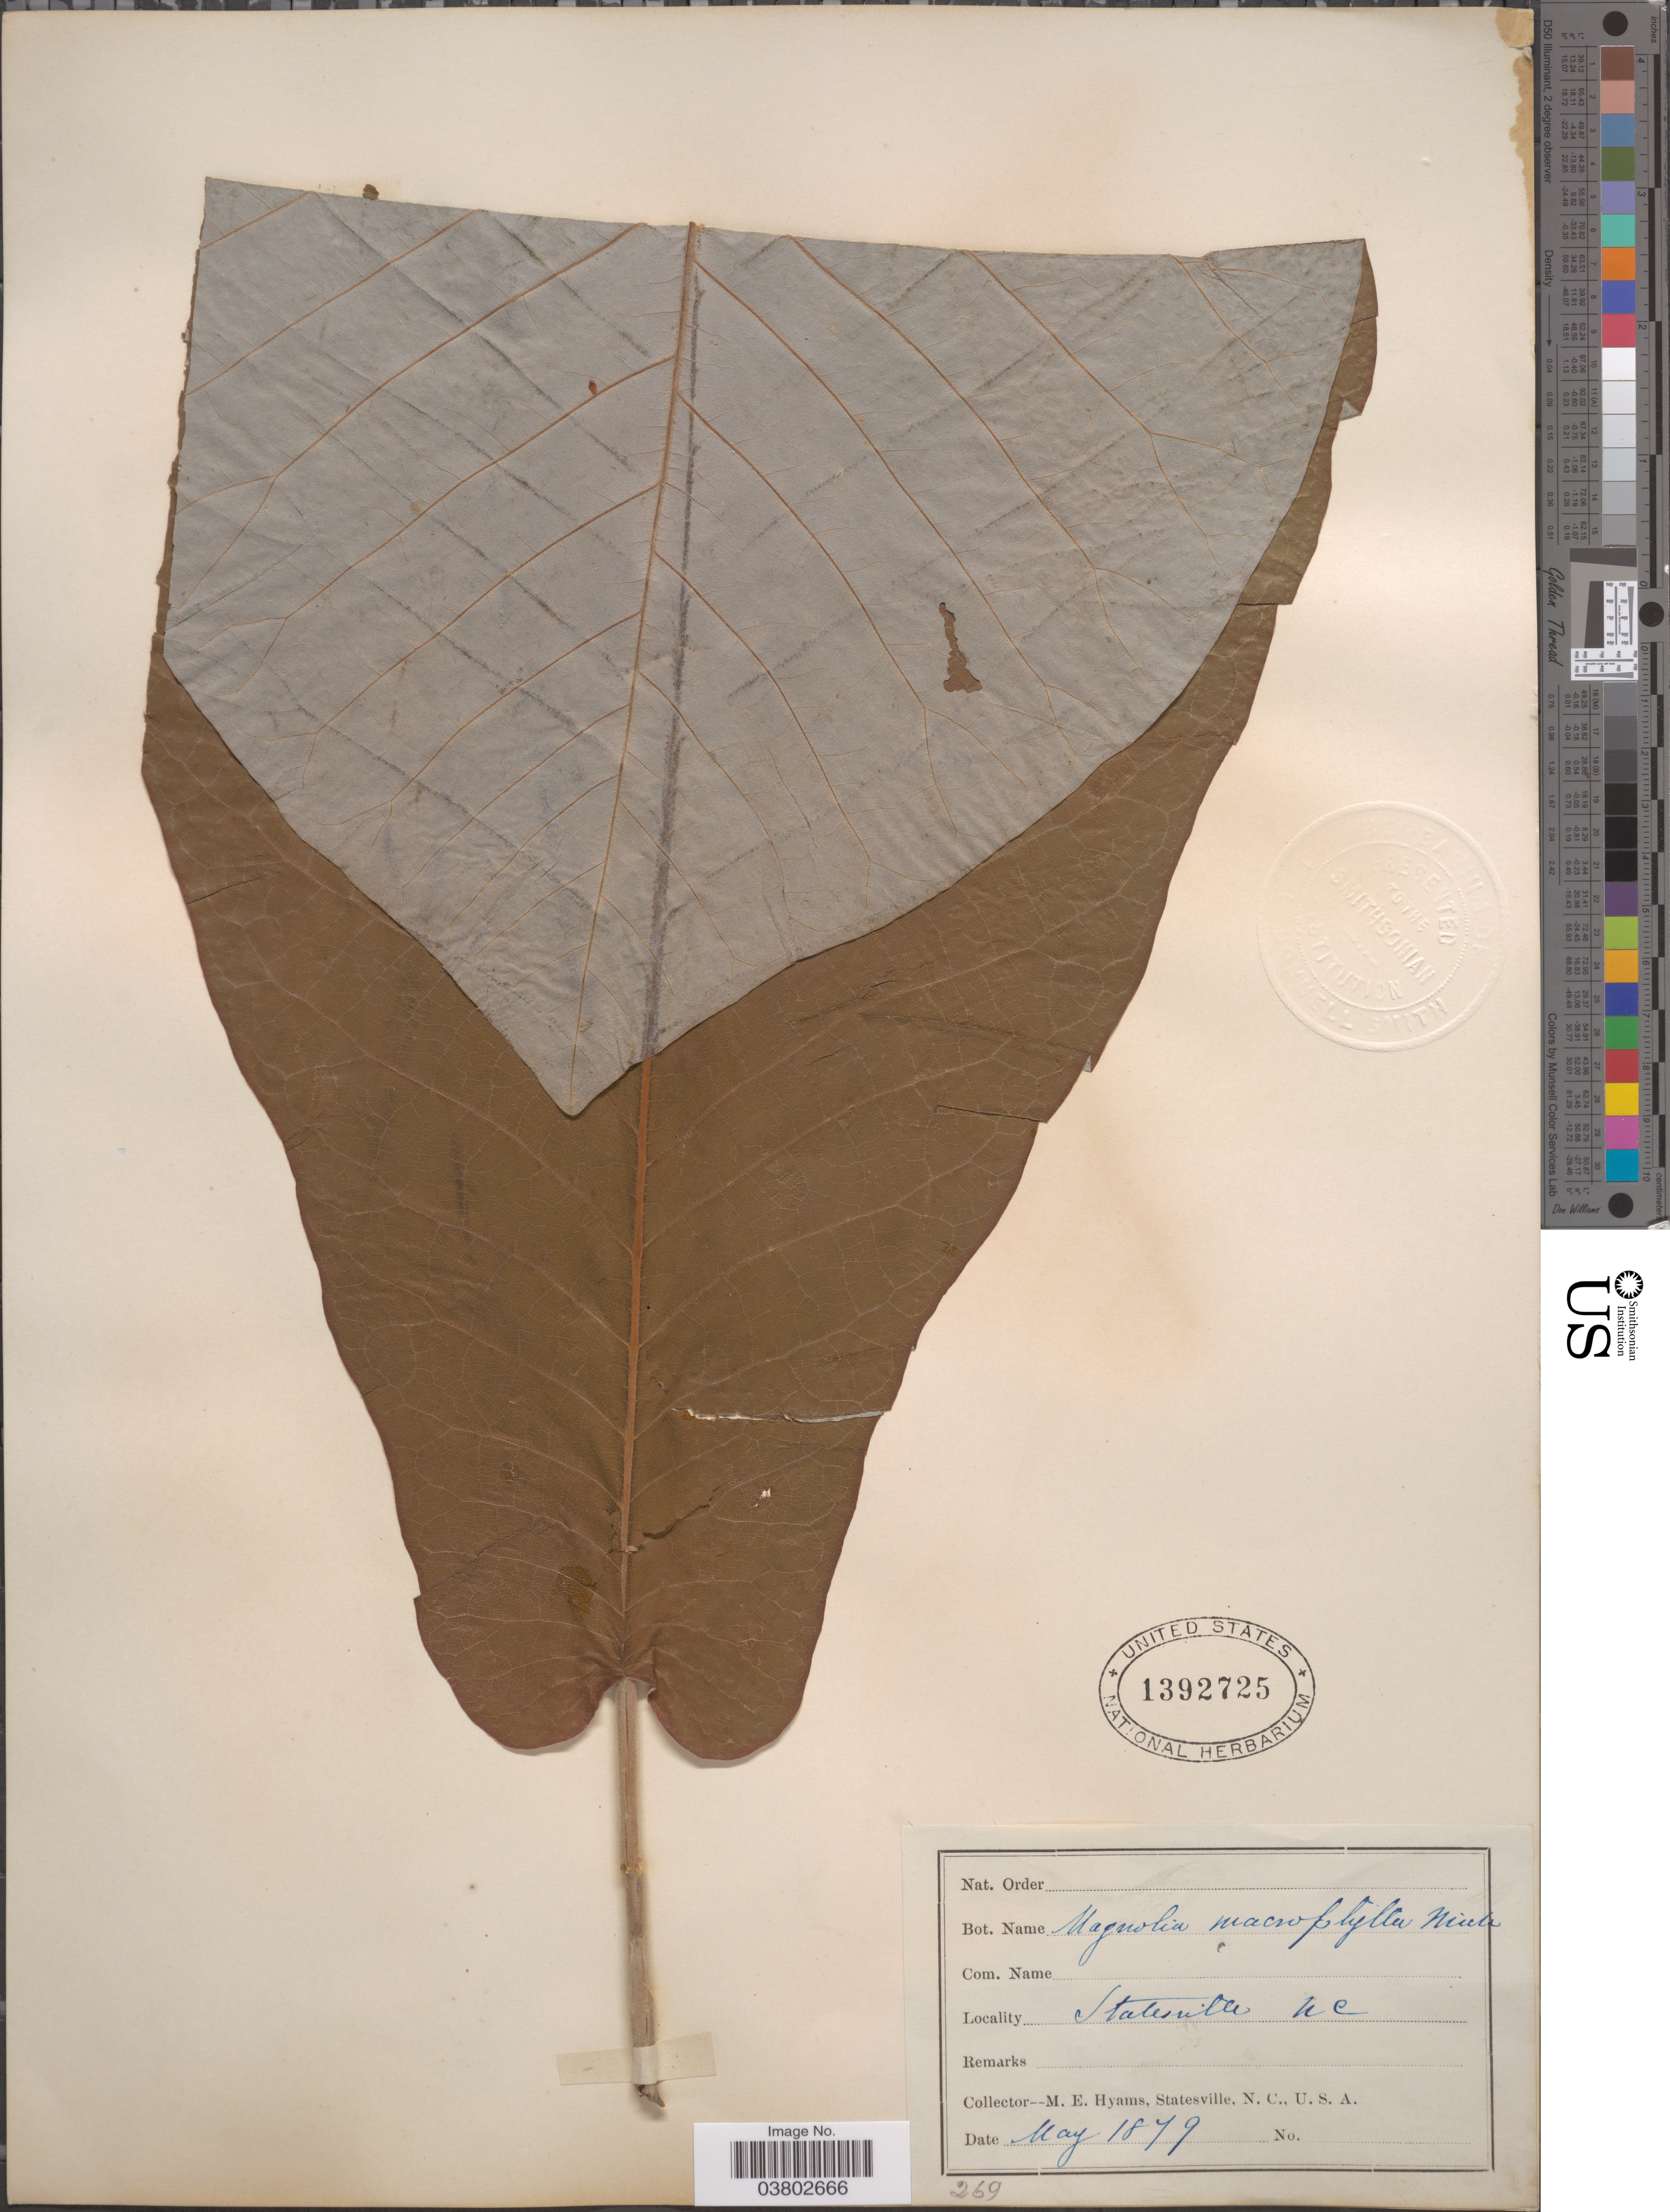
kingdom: Plantae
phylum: Tracheophyta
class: Magnoliopsida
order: Magnoliales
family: Magnoliaceae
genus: Magnolia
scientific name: Magnolia macrophylla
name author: Michx.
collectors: M. E. Hyams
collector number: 269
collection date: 1879-05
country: United States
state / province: North Carolina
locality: Statesville.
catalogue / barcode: US 1392725